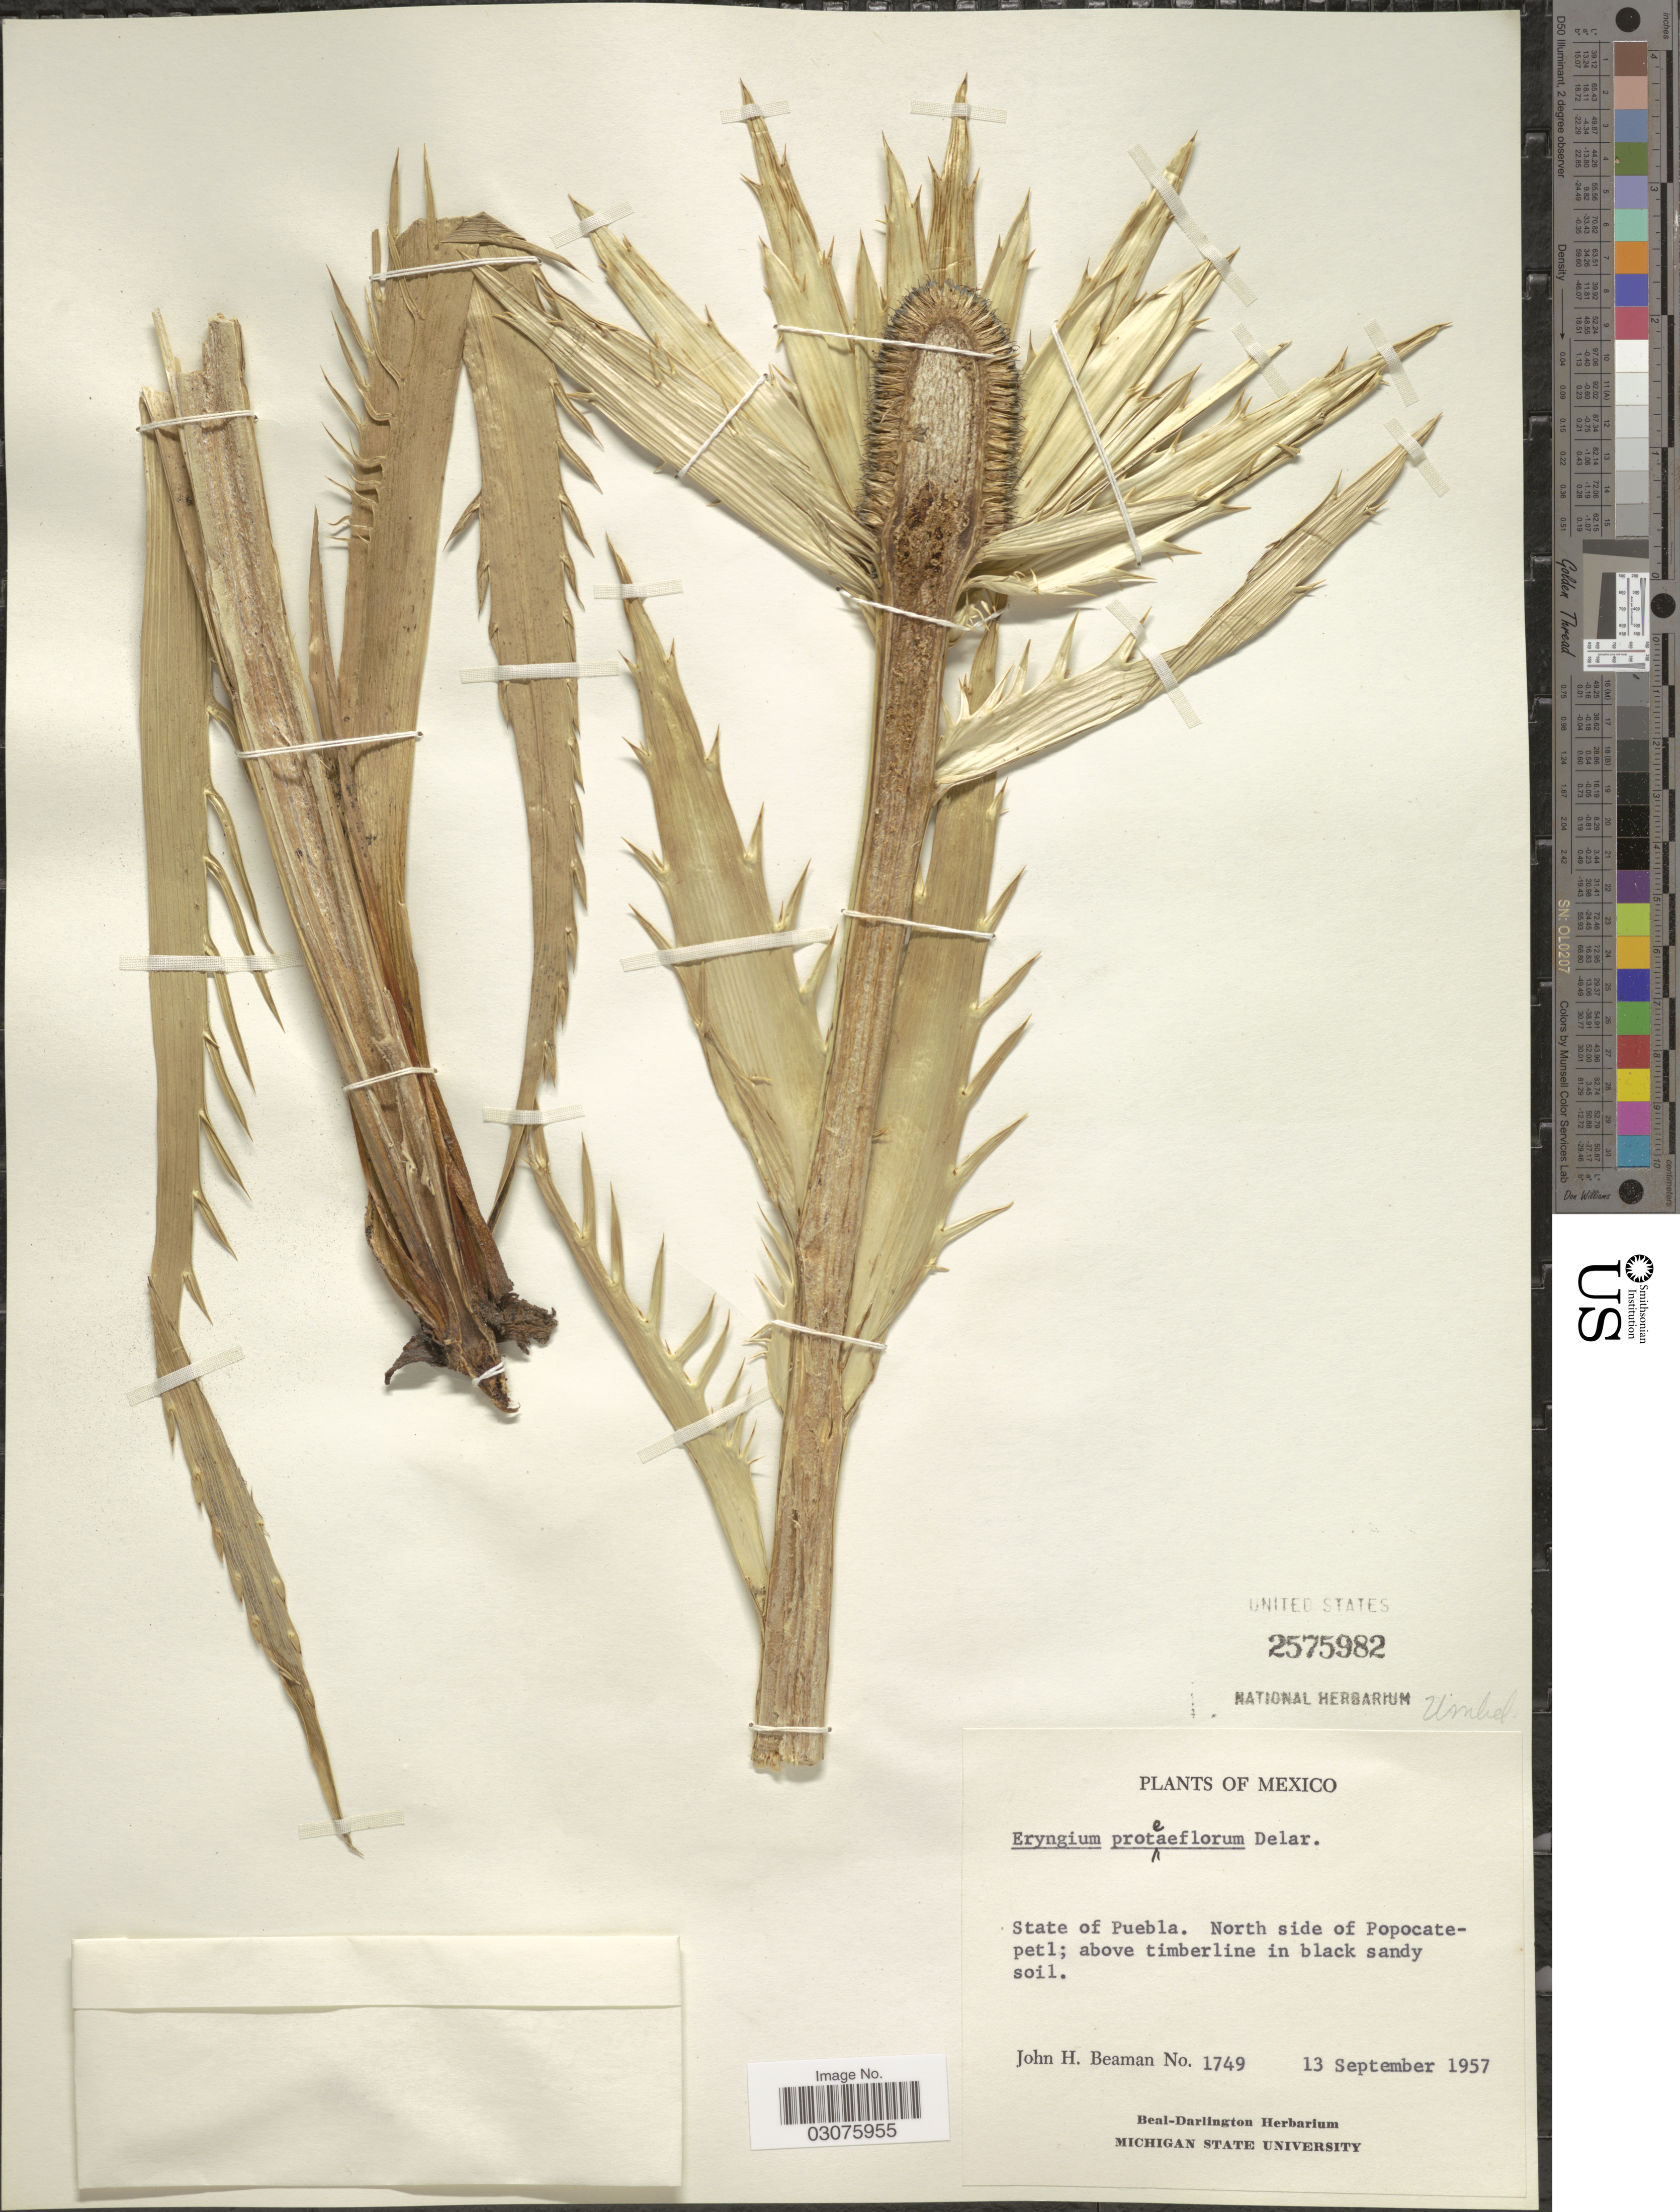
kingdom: Plantae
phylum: Tracheophyta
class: Magnoliopsida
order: Apiales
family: Apiaceae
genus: Eryngium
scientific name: Eryngium proteiflorum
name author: F. Delaroche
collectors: J. H. Beaman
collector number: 1749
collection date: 1957-09-13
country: Mexico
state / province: Puebla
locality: State of Puebla. North side of Popocatepetl.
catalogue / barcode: US 2575982